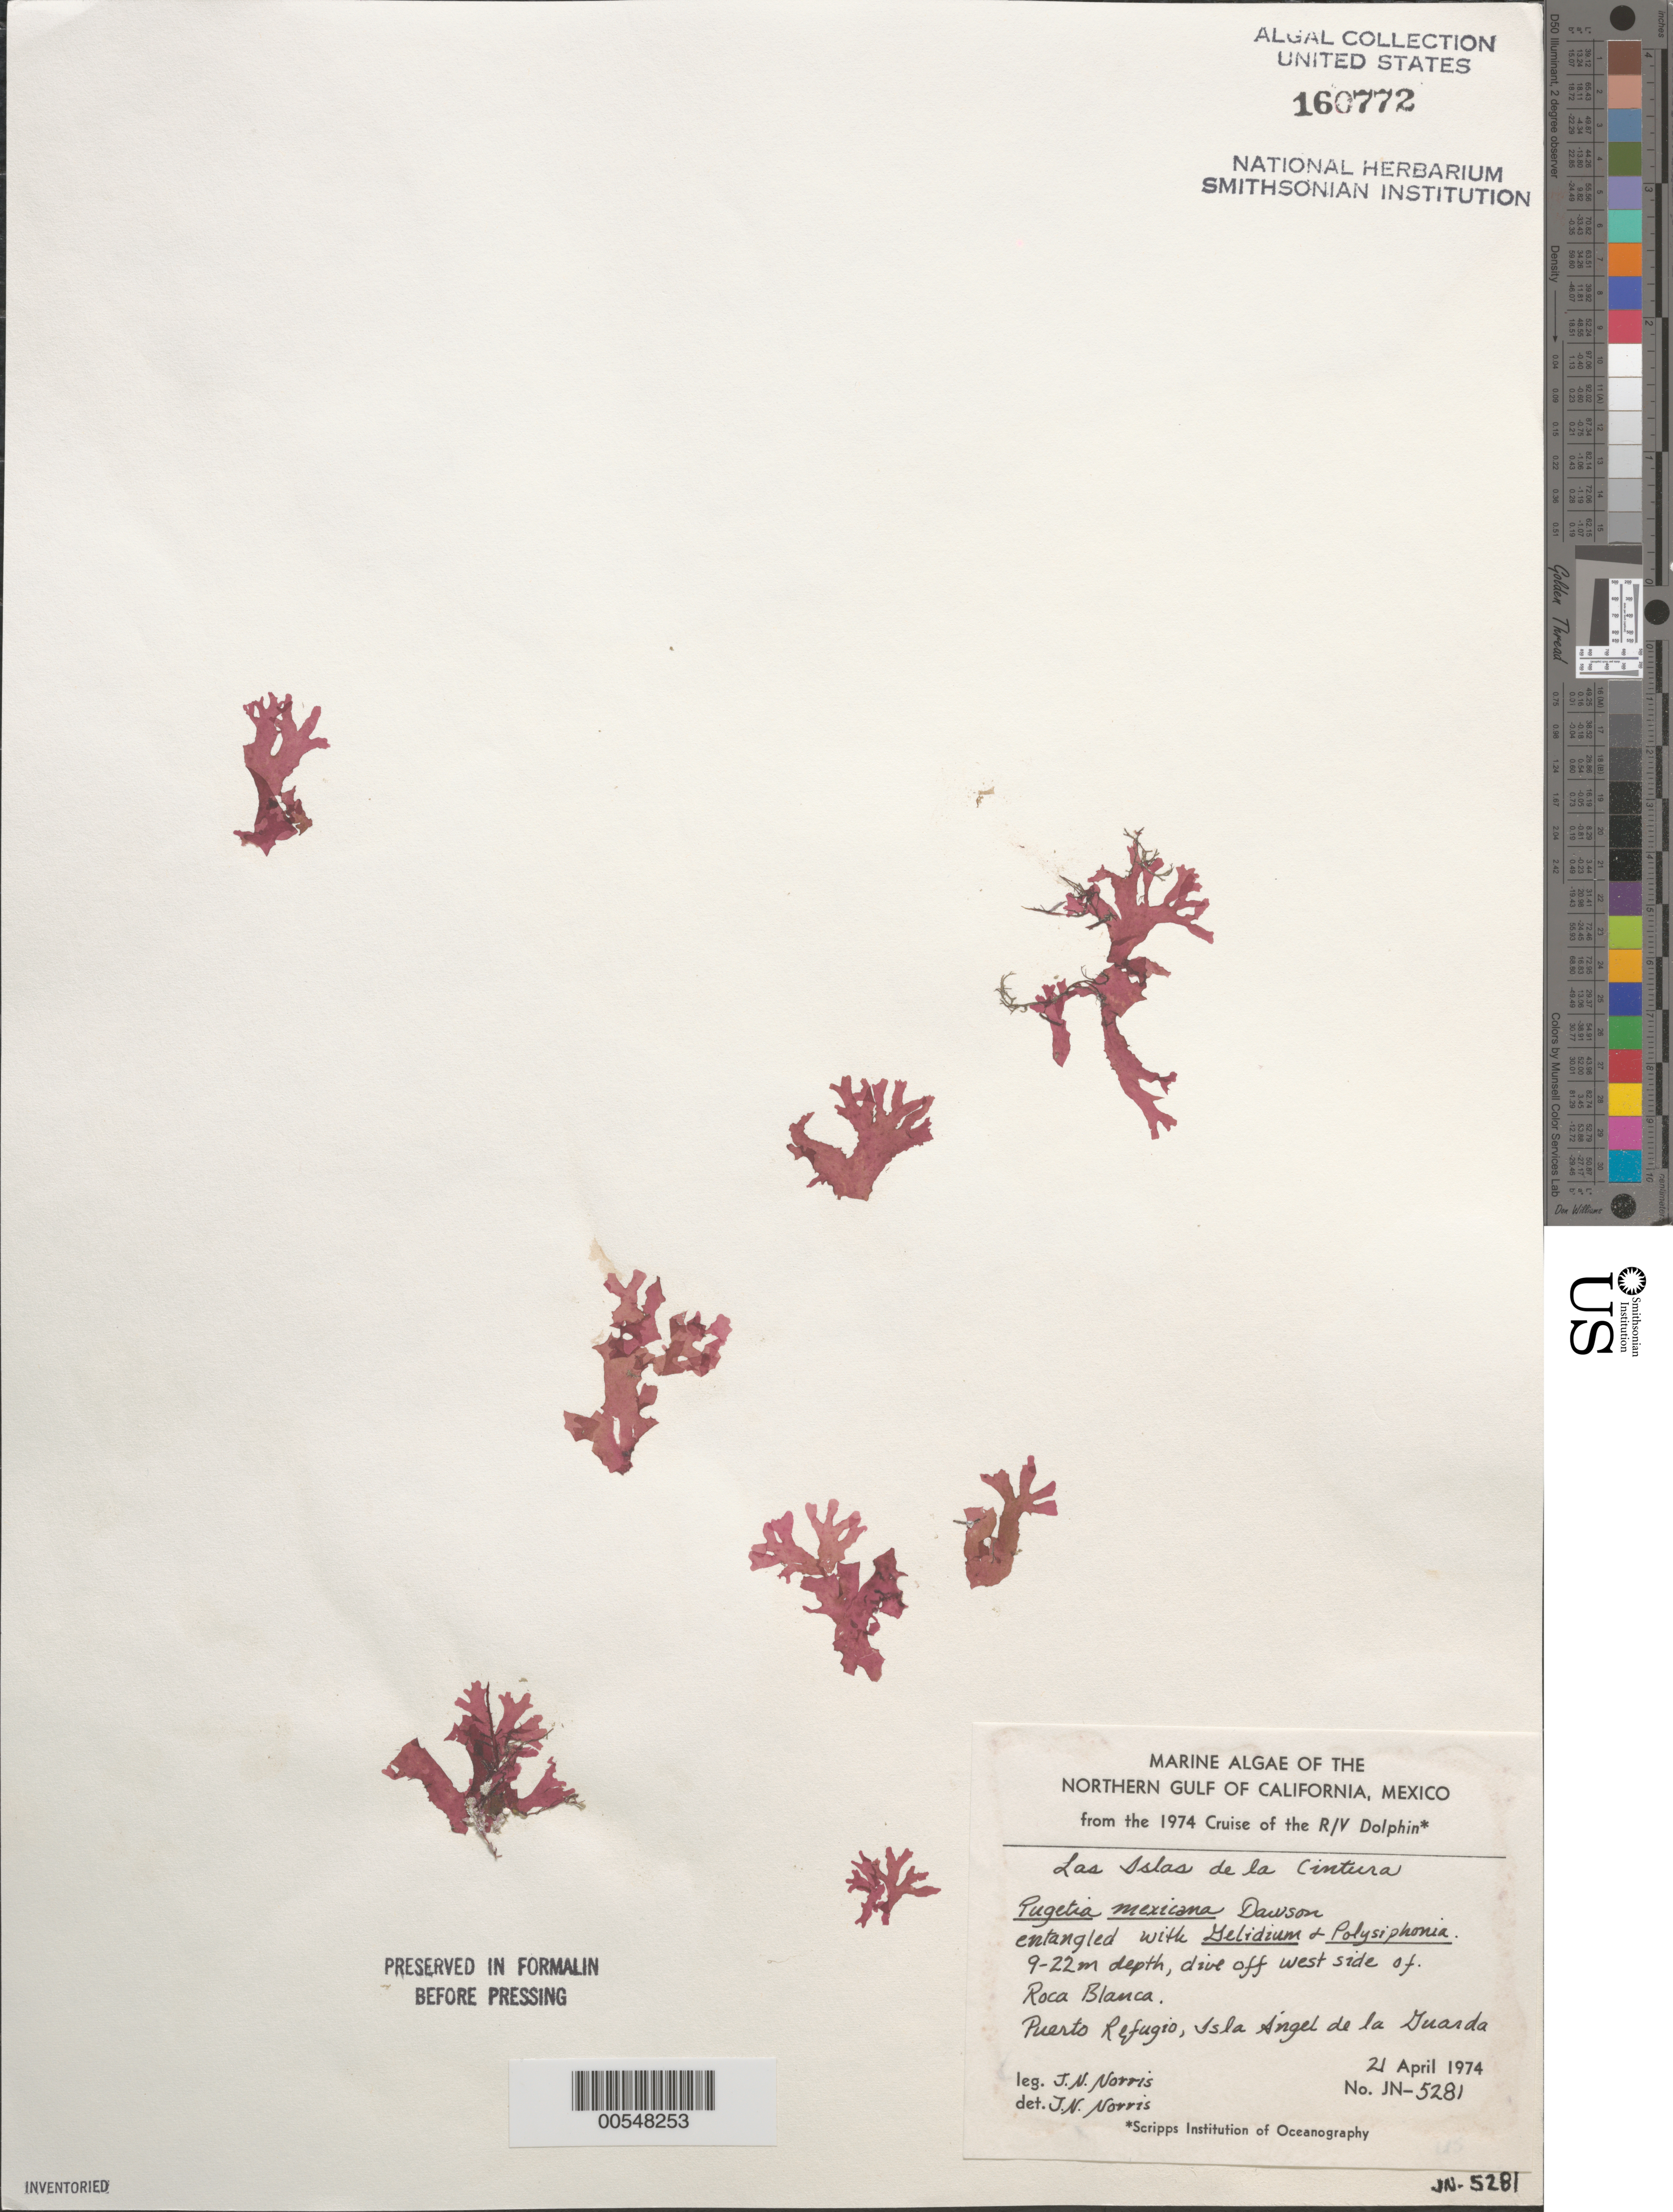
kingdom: Plantae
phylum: Rhodophyta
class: Florideophyceae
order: Gigartinales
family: Kallymeniaceae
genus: Pugetia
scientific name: Pugetia mexicana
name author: E.Y. Dawson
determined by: Norris, James N.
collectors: J. N. Norris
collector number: JN-5281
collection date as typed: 21 Apr 1974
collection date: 1974-04-21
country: Mexico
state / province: Baja California Norte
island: Isla Angel de la Guarda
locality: Roca Blanca (off west side), Puerto Refugio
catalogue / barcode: US 160772